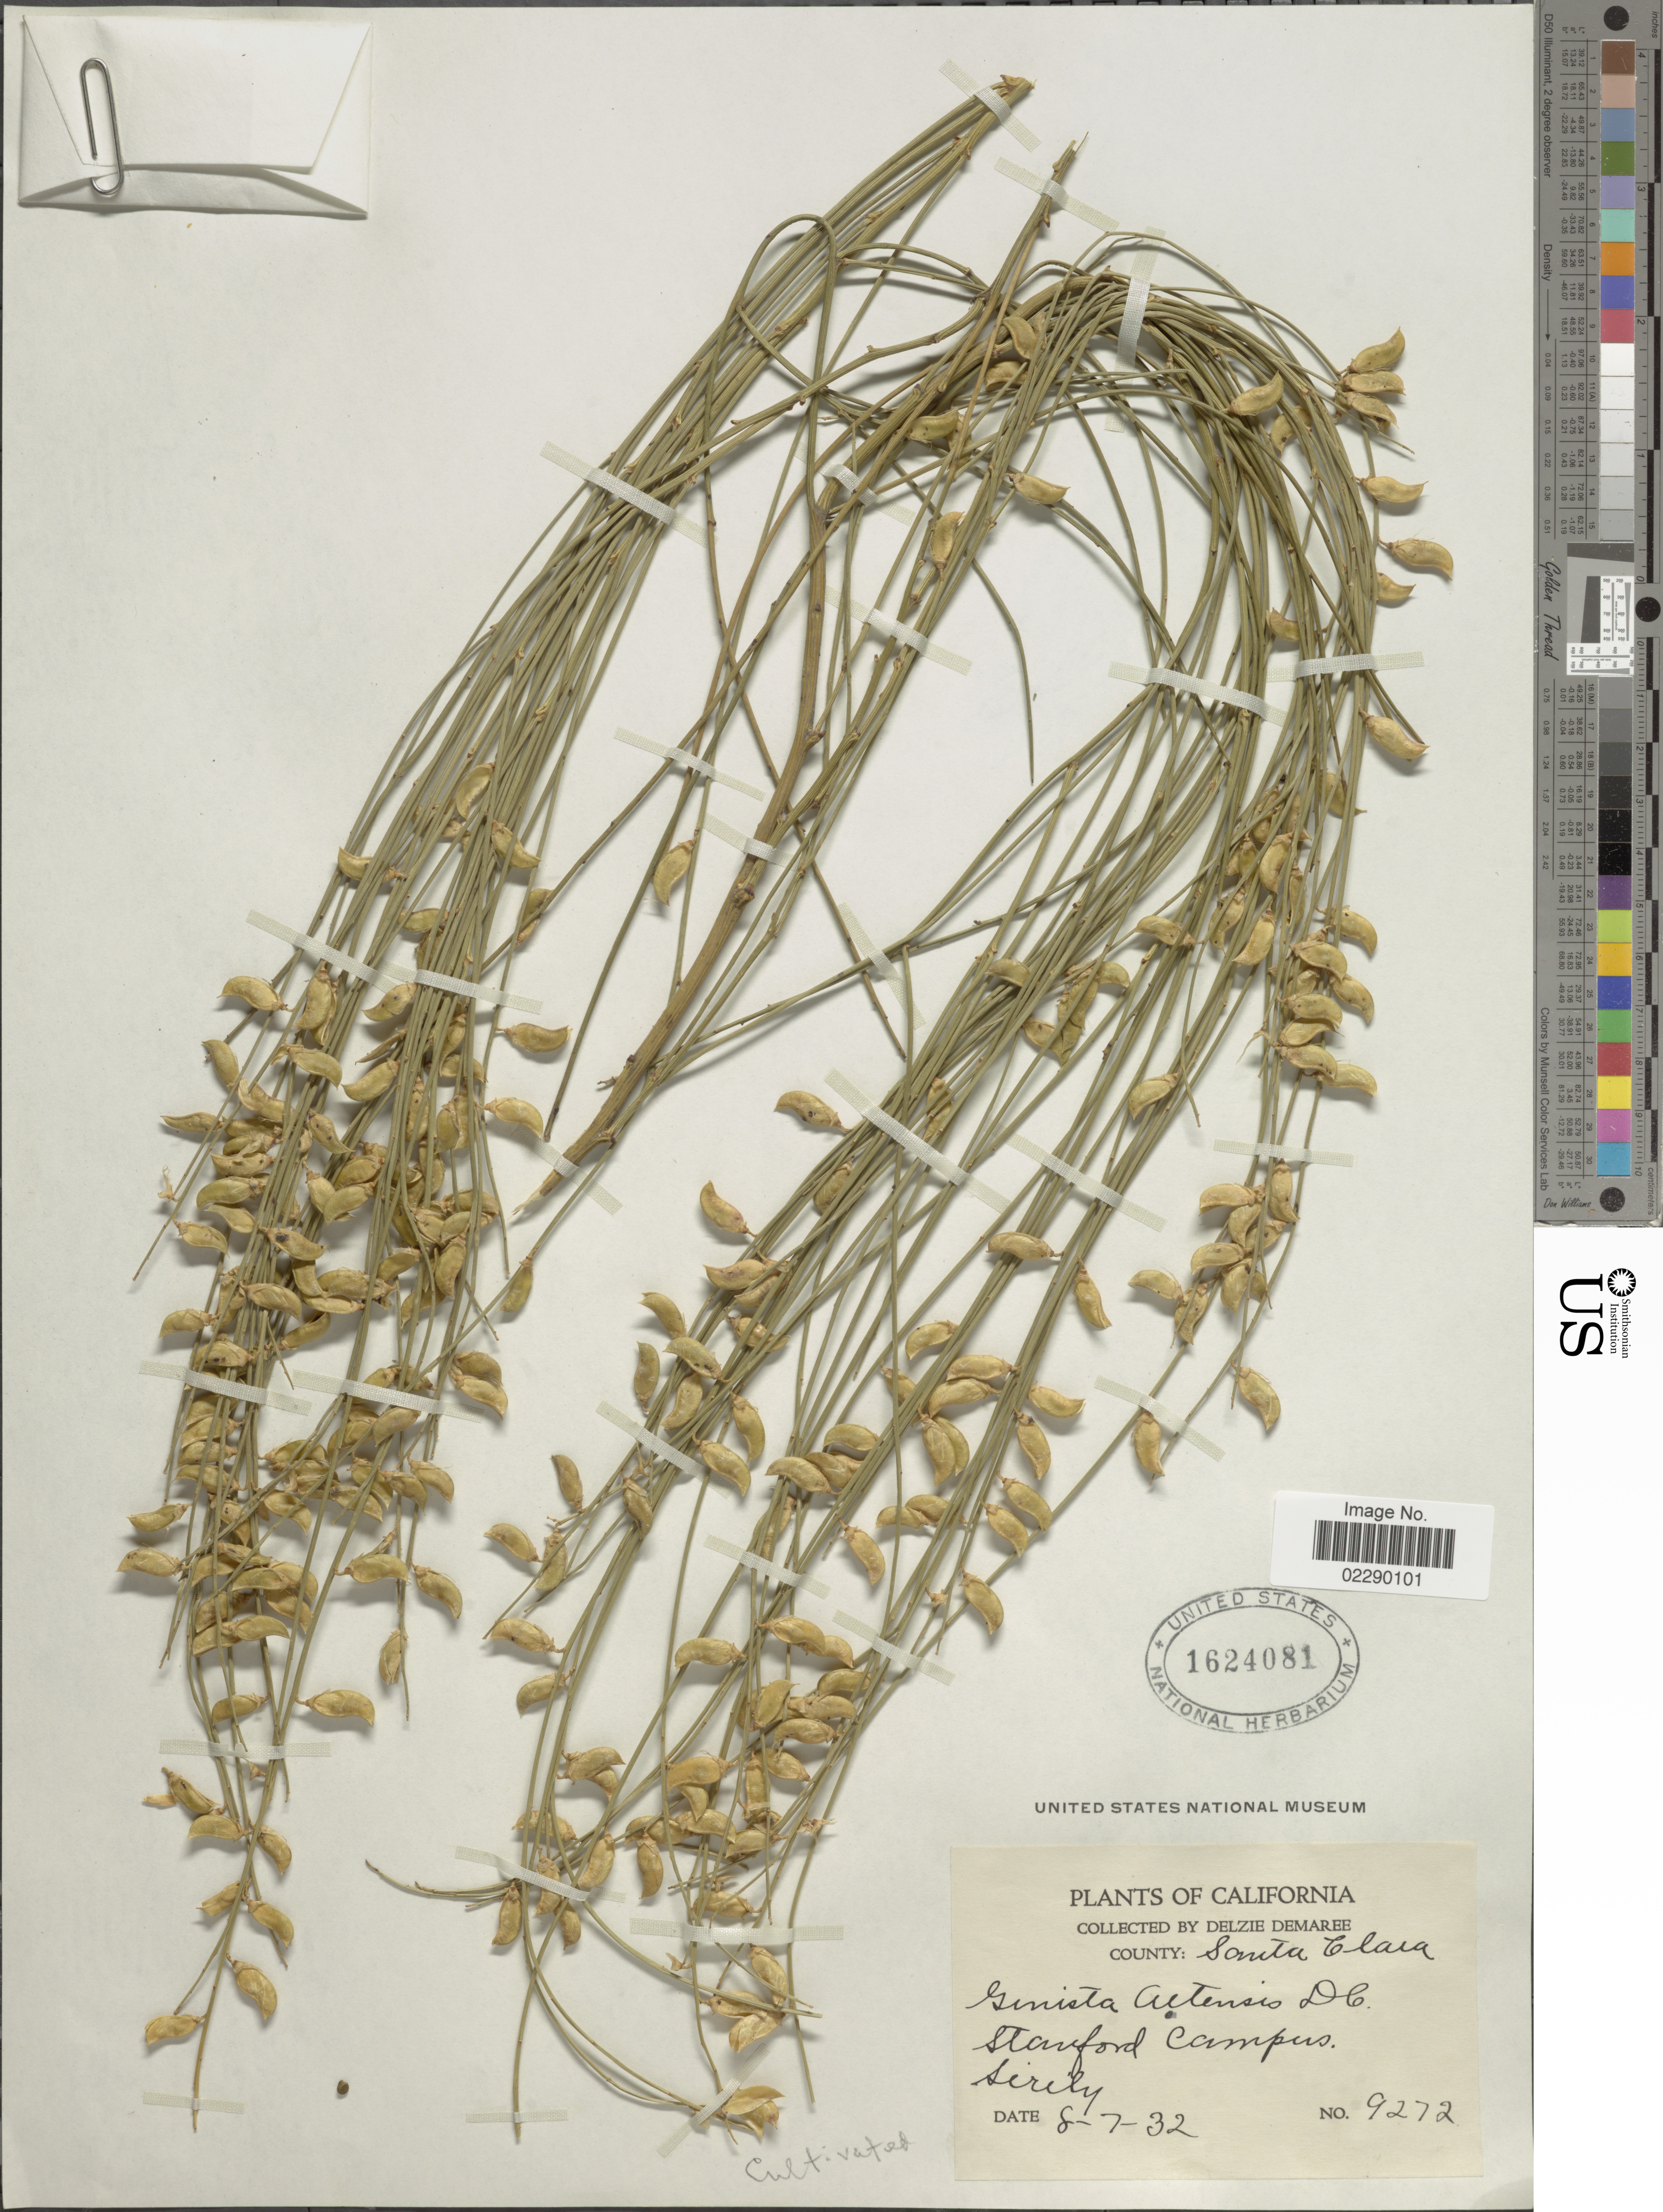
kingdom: Plantae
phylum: Tracheophyta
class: Magnoliopsida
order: Fabales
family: Fabaceae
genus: Genista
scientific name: Genista aetnensis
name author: (Biv.) DC.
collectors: D. Demaree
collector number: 9272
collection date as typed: Transcribed d/m/y: 7/8/32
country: United States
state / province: California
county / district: Santa Clara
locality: County: Santa Clara. Stanford Campus. Sirily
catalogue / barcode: US 1624081